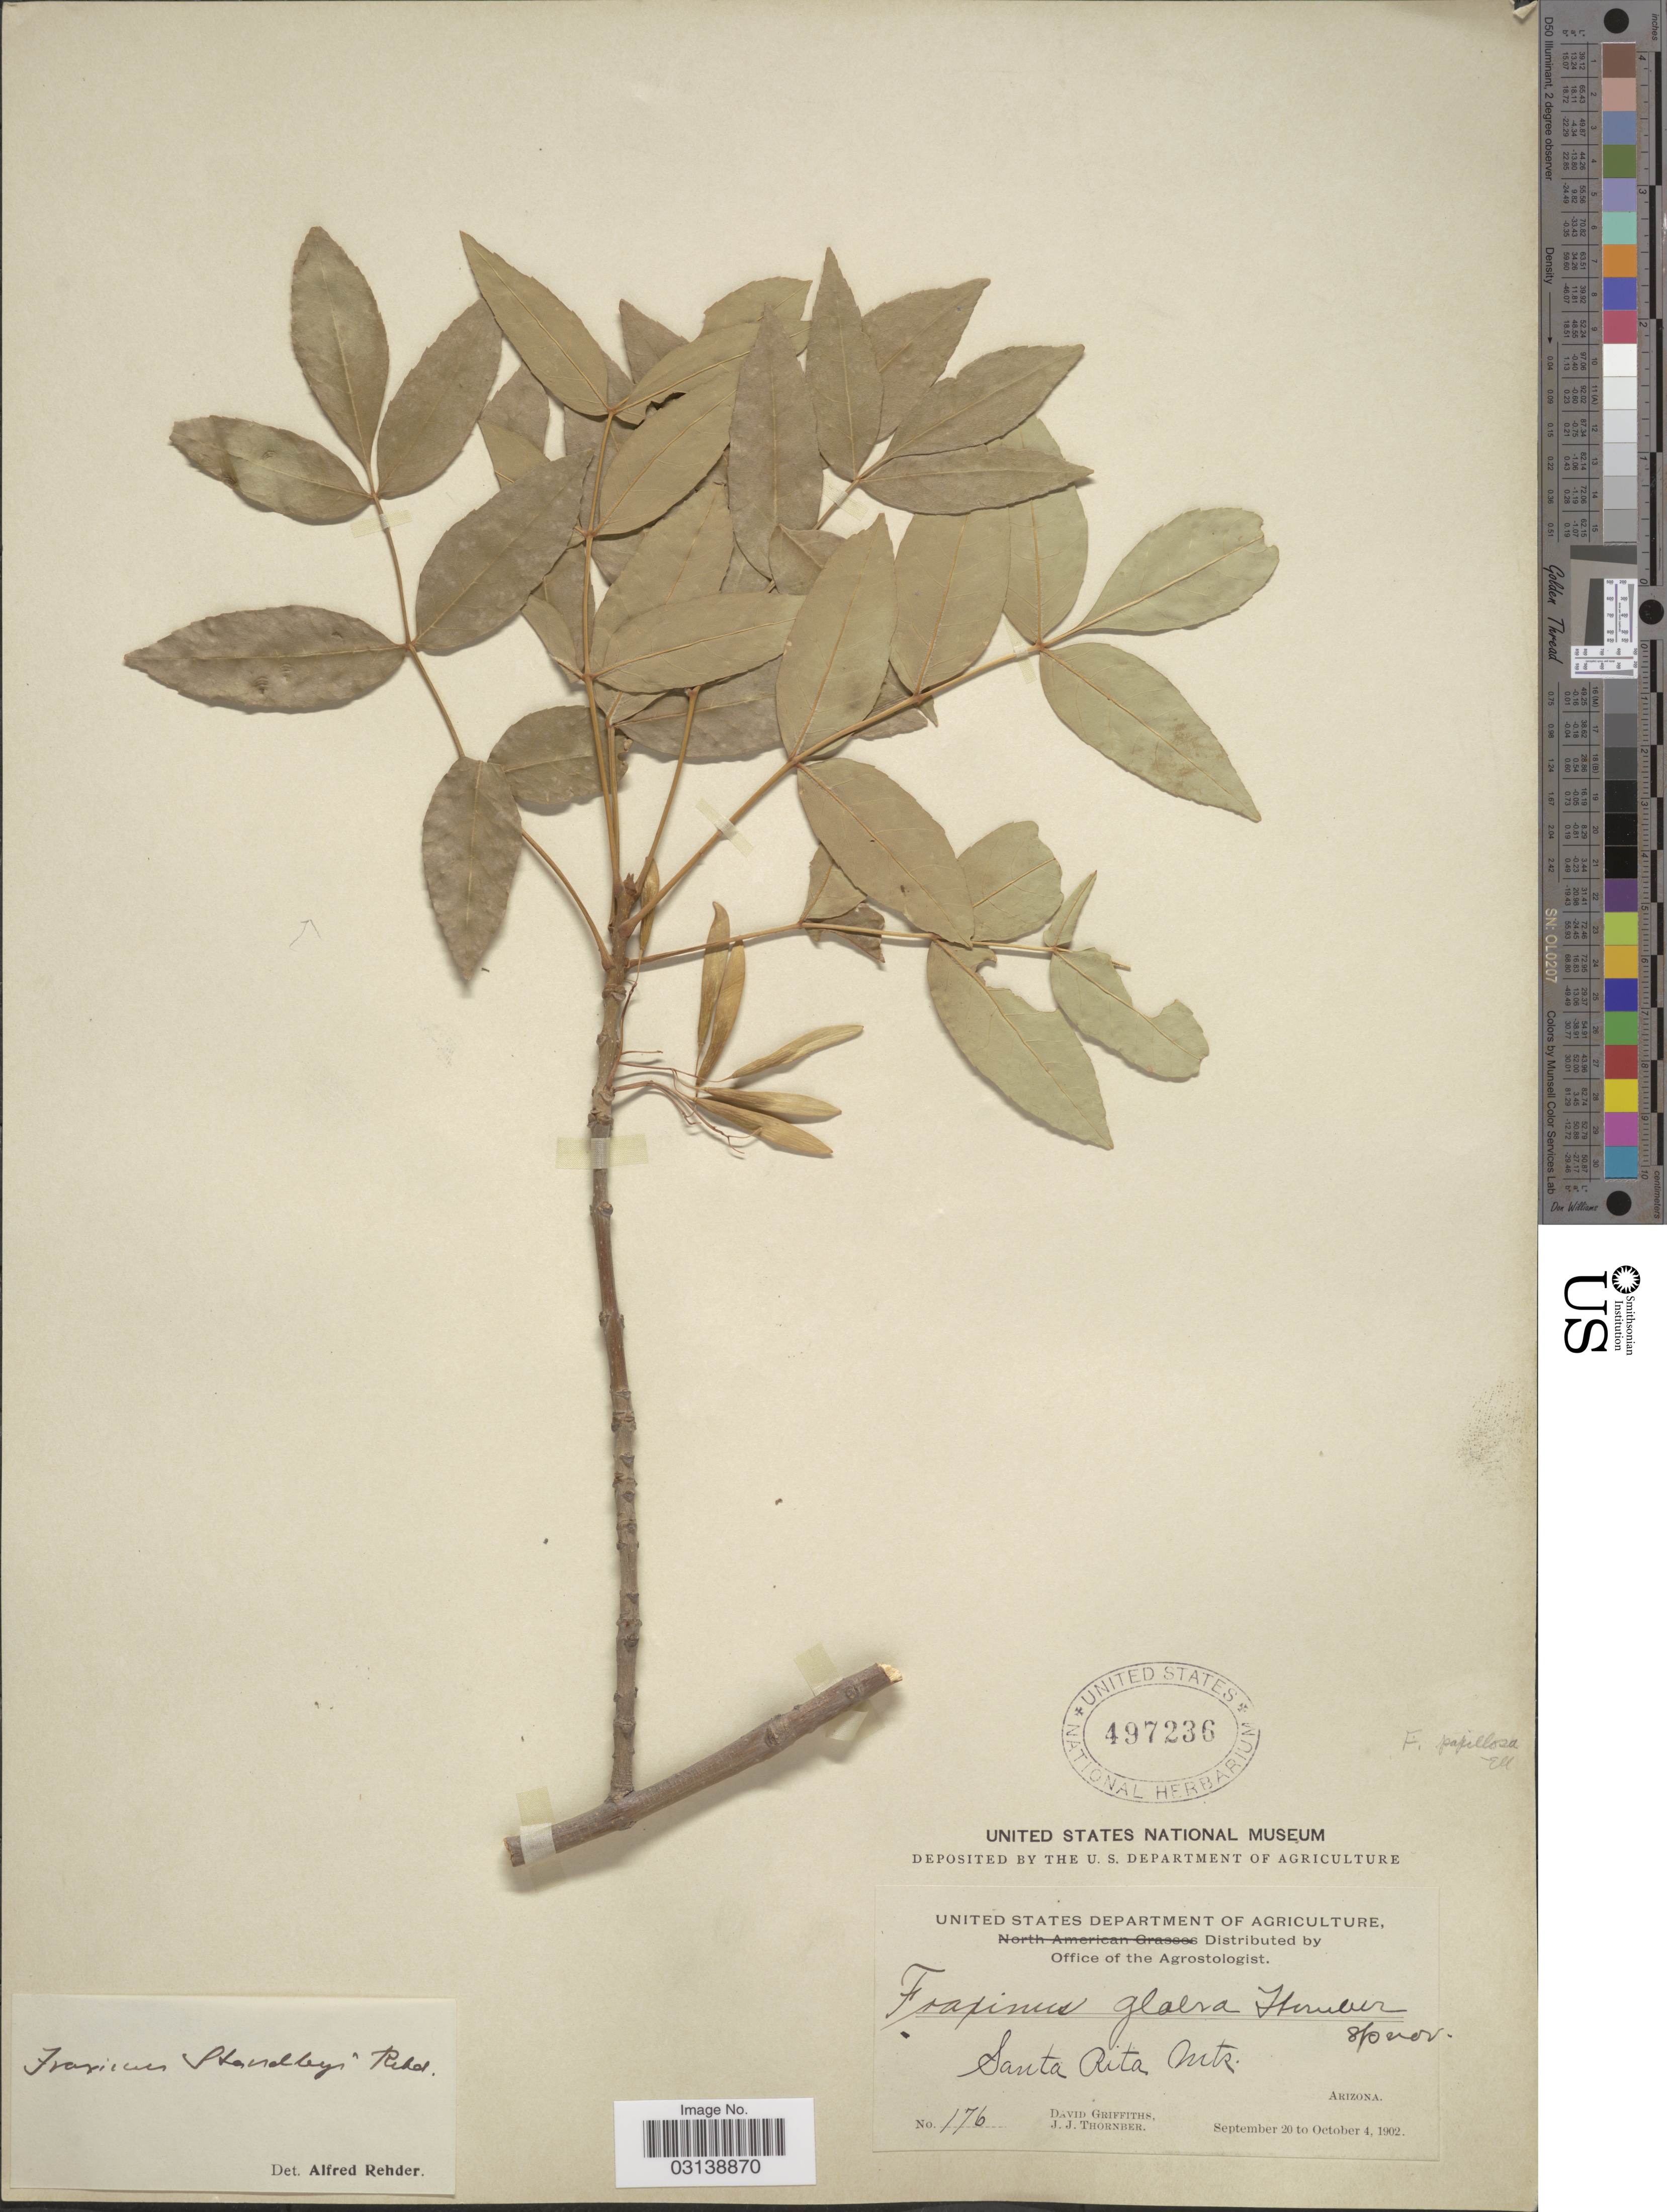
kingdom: Plantae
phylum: Tracheophyta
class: Magnoliopsida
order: Lamiales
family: Oleaceae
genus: Fraxinus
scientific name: Fraxinus papillosa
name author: Lingelsh.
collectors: D. Griffiths & J. Thornber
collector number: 176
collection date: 1902-09-20/1902-10-04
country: United States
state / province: Arizona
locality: Santa Rita Mts.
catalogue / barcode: US 497236